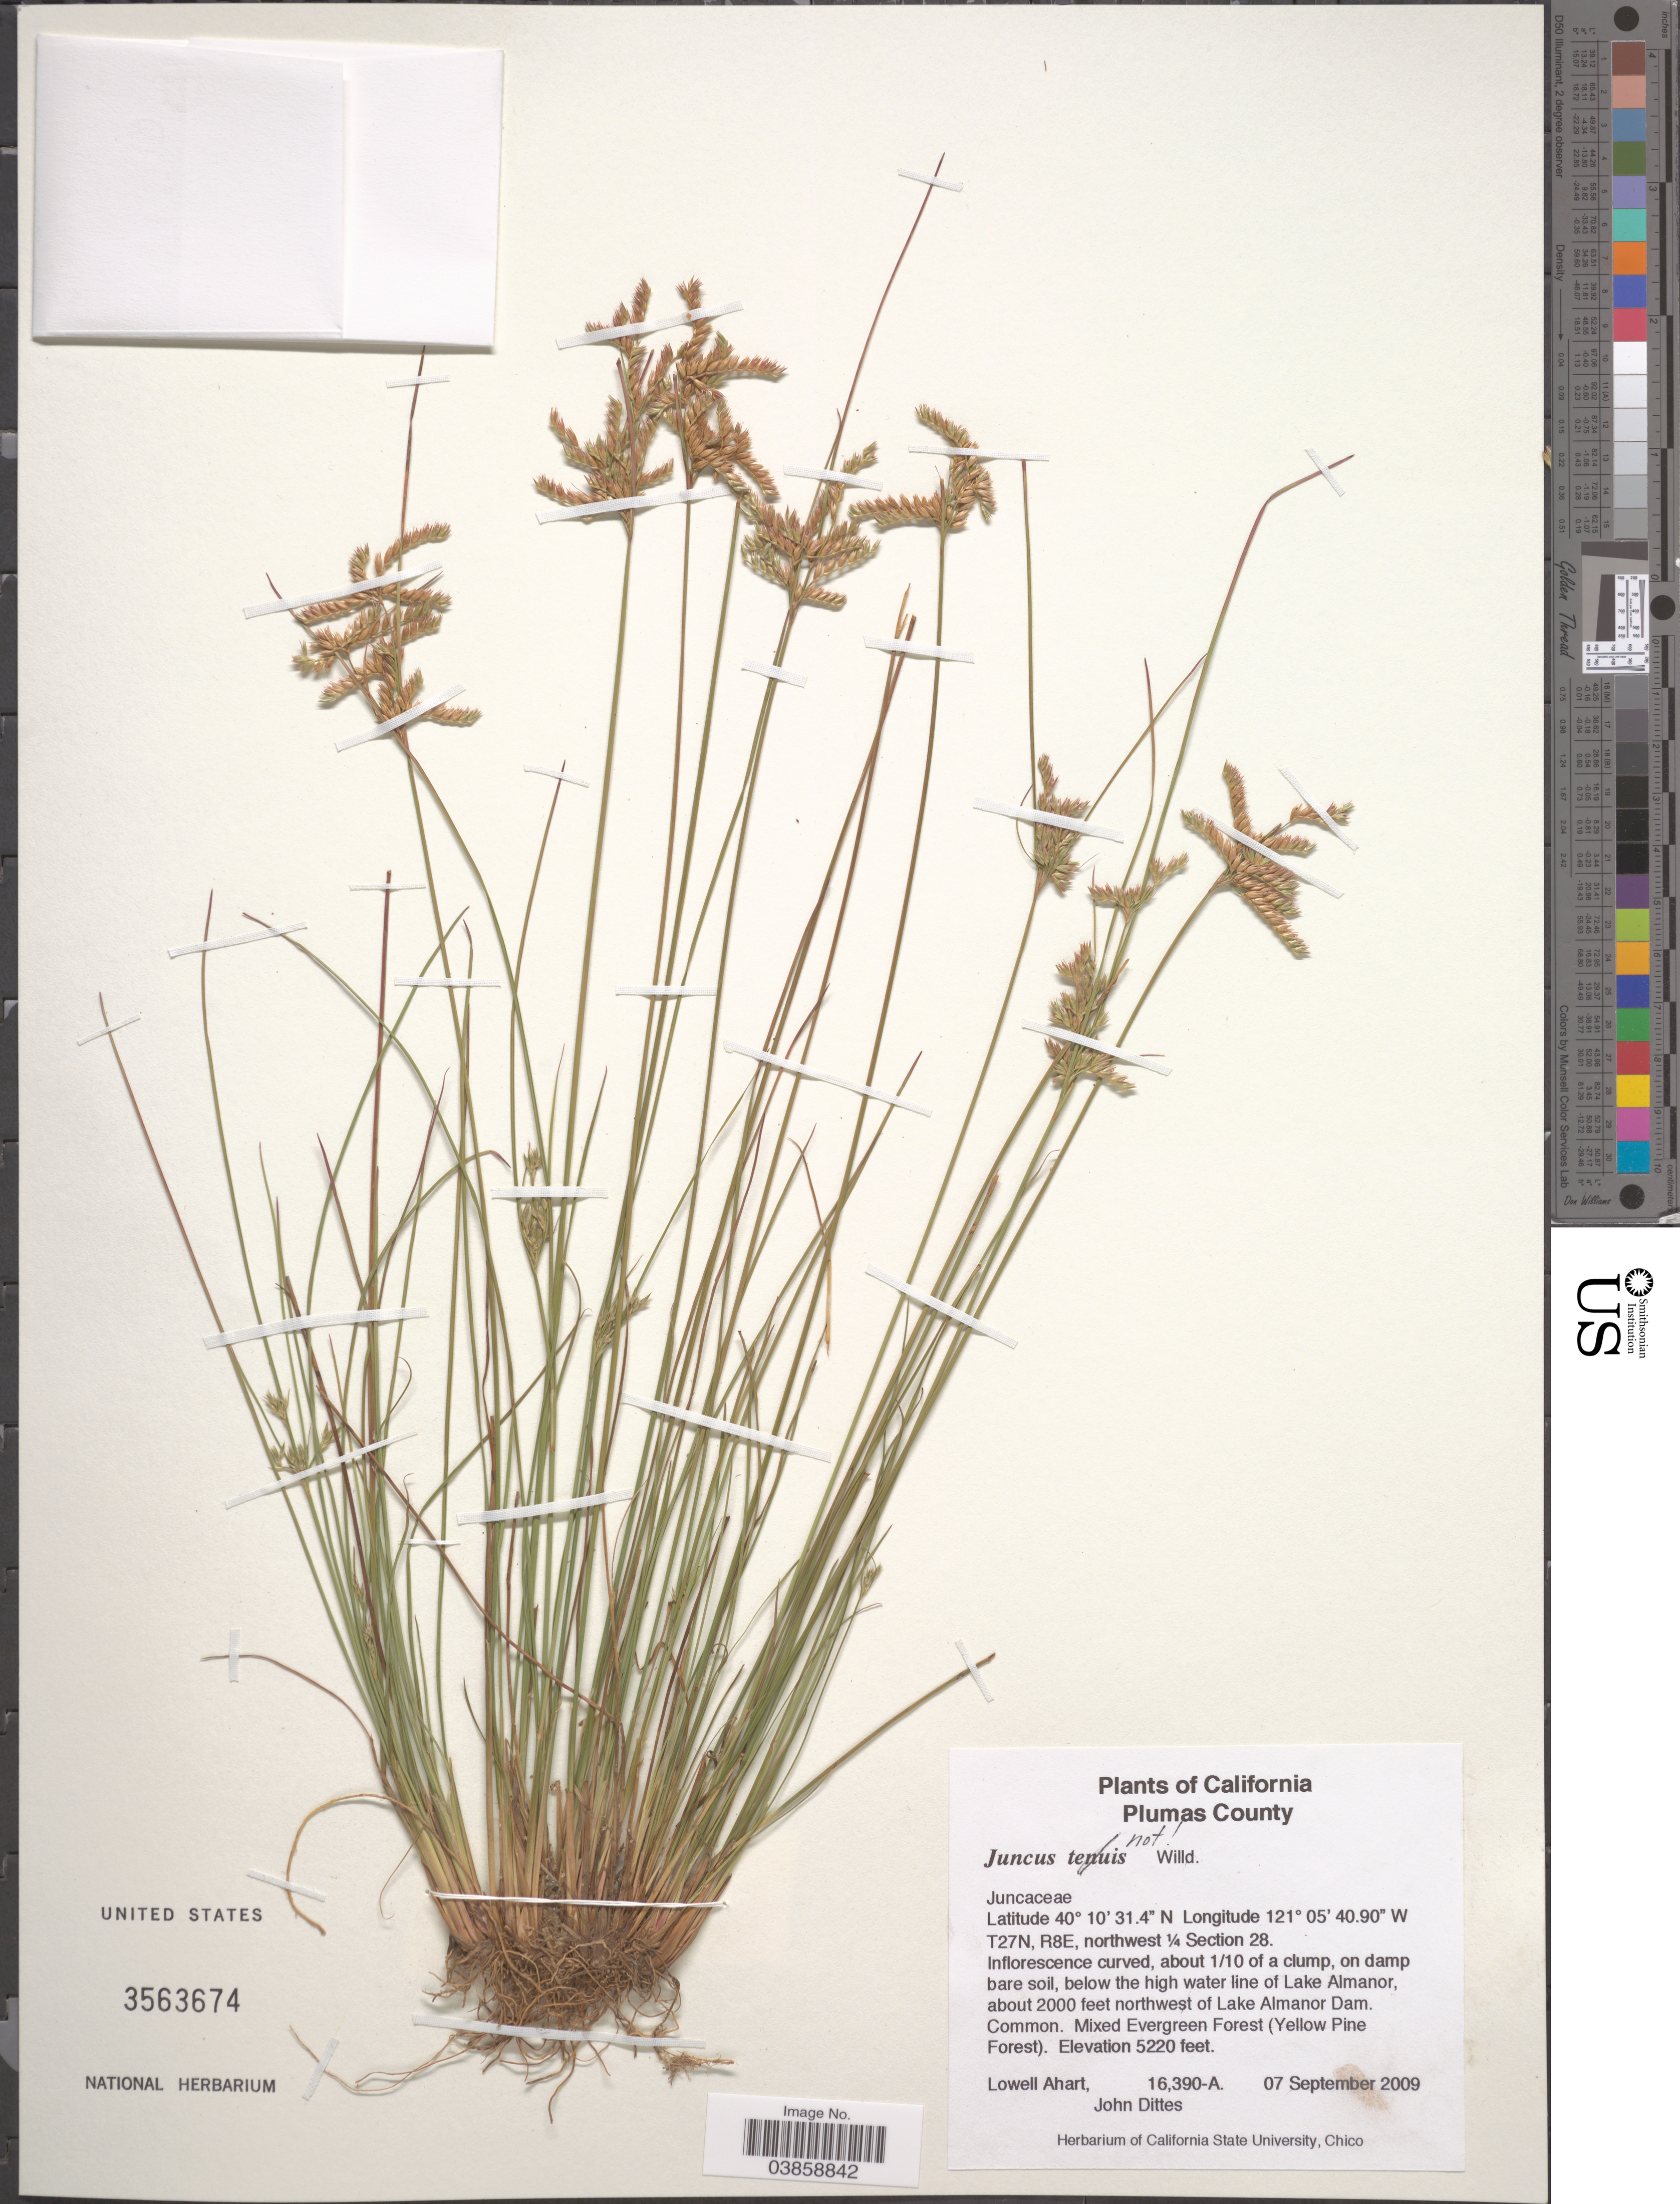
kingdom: Plantae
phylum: Tracheophyta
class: Liliopsida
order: Poales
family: Juncaceae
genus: Juncus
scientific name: Juncus sp.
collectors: L. Ahart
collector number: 16390-A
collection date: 2009-09-07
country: United States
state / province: California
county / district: Plumas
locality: Plumas County. T27N, R8E, northwest ¼ Section 28. Below the high water line of Lake Almanor, about 2000 feet northwest of Lake Almanor Dam. Mixed Evergreen Forest (Yellow Pine Forest).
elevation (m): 1591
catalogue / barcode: US 3563674